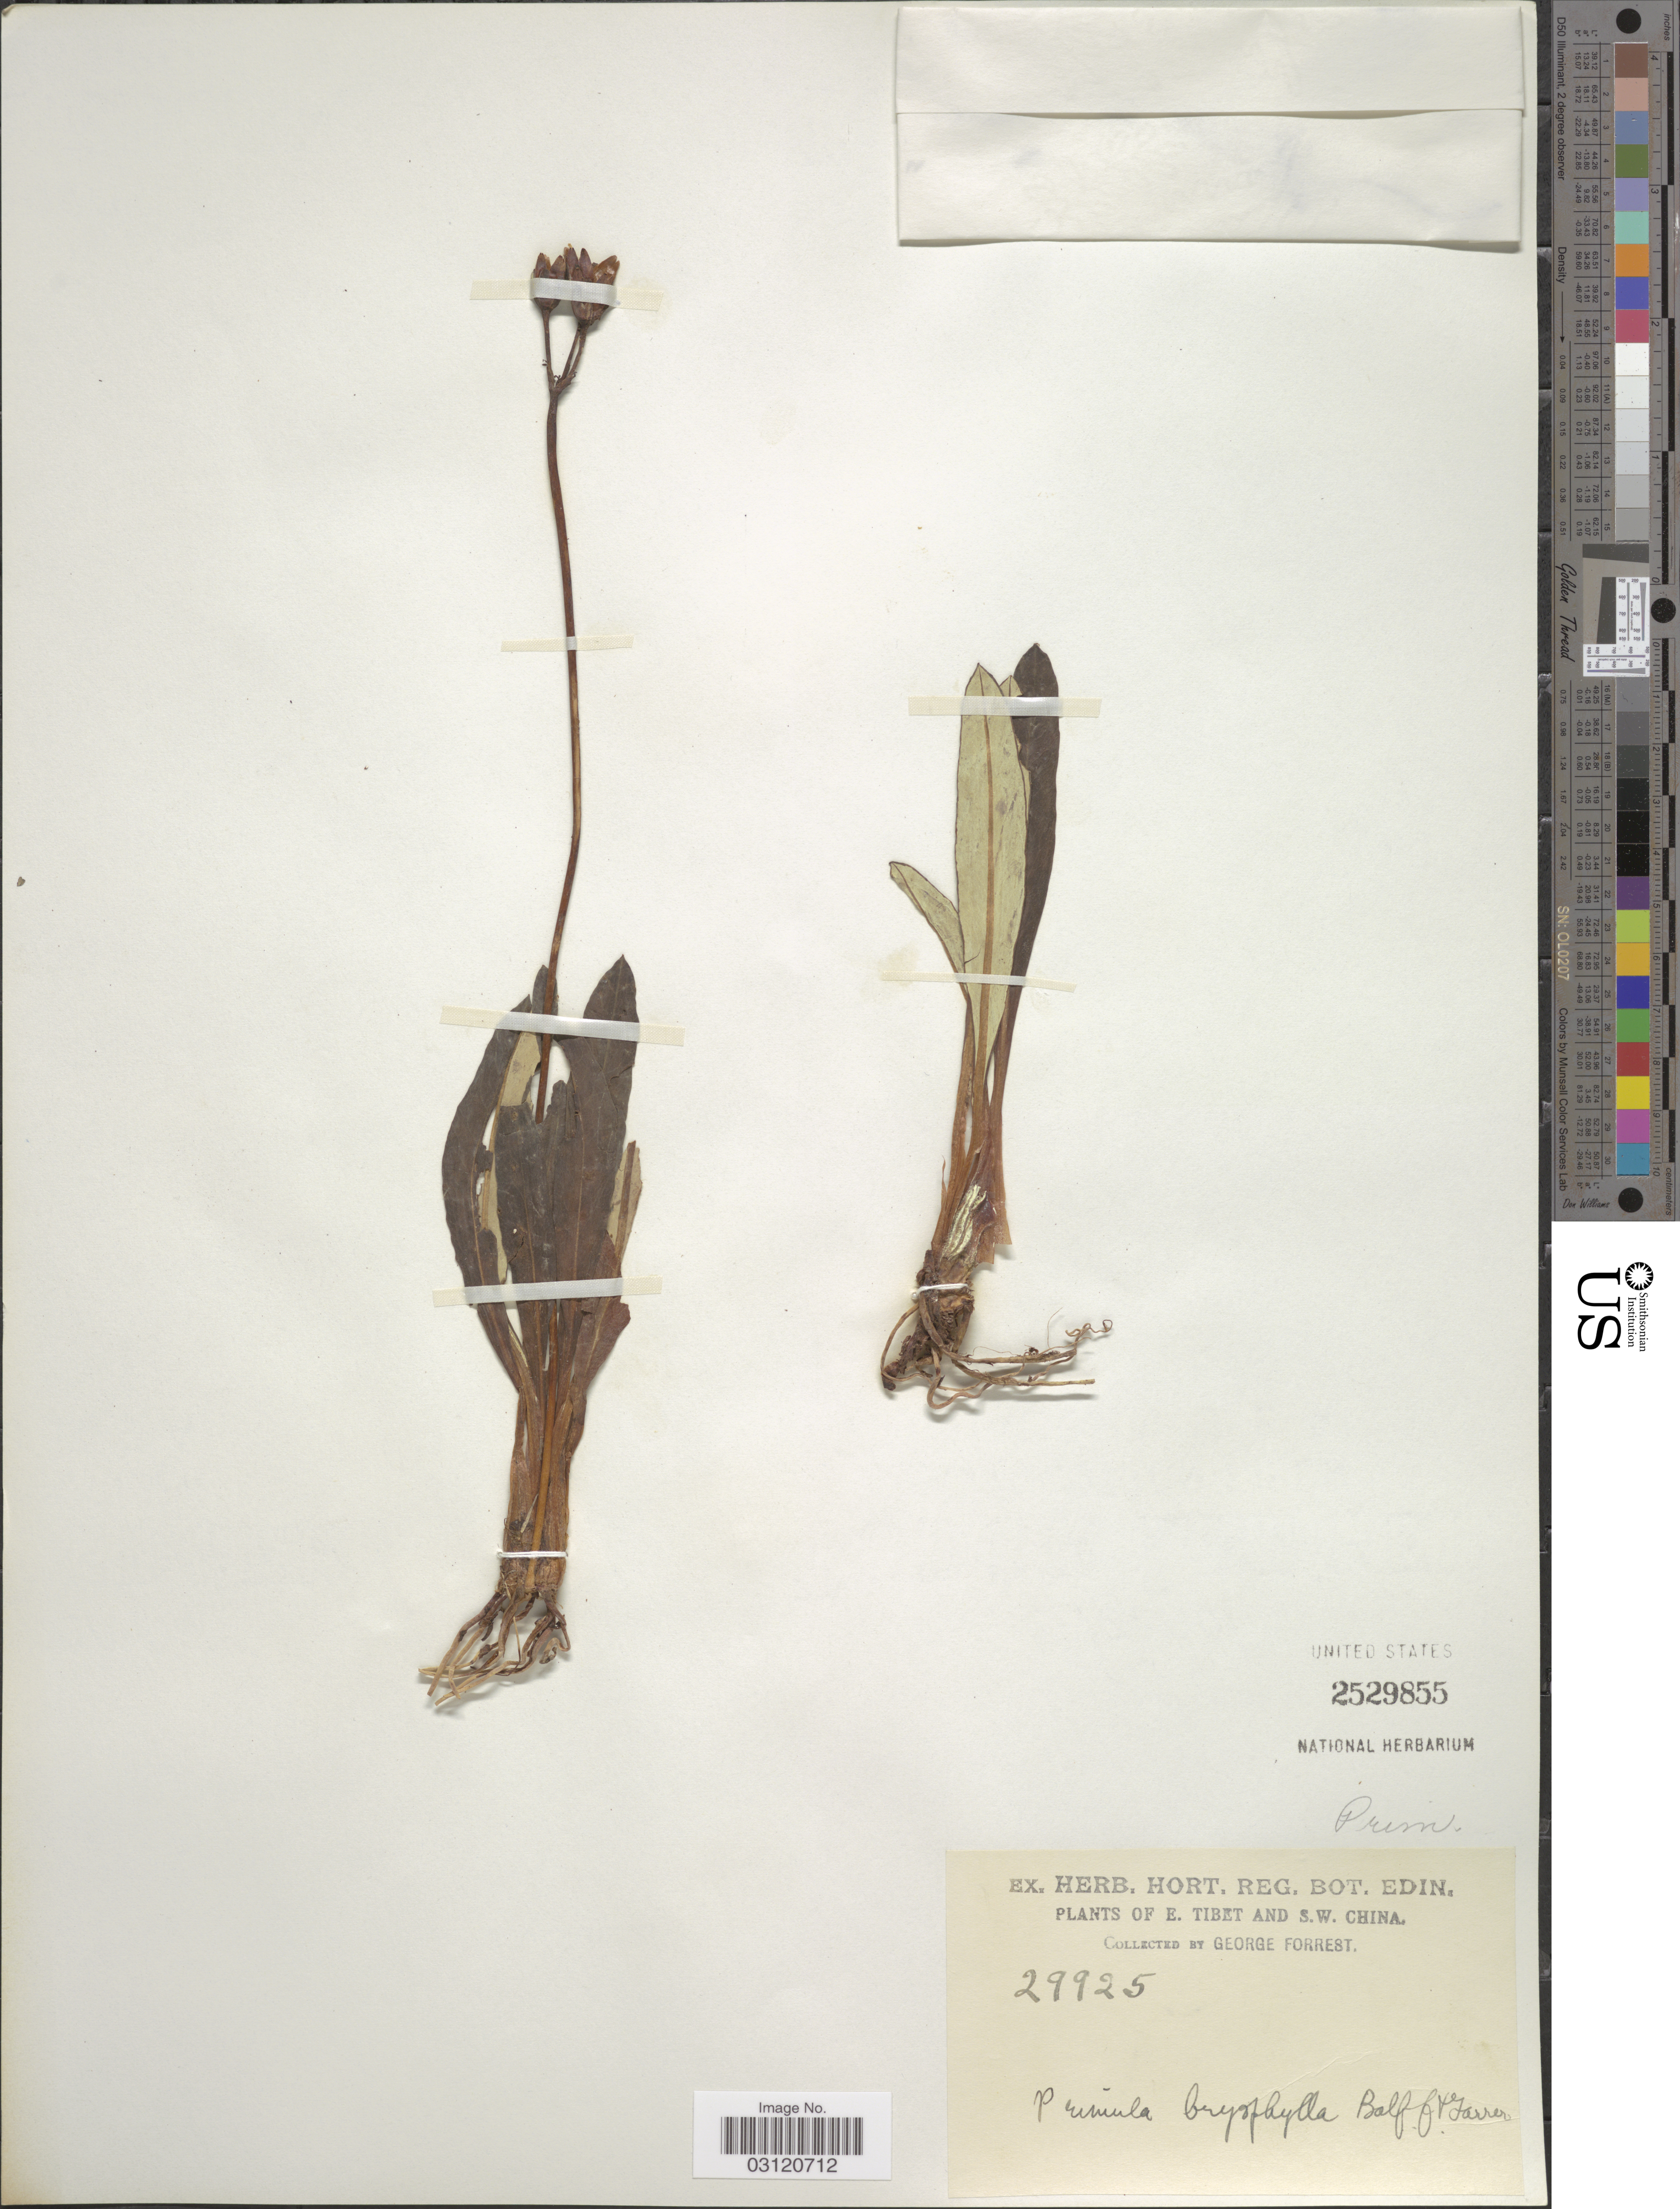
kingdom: Plantae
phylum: Tracheophyta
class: Magnoliopsida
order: Ericales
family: Primulaceae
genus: Primula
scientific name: Primula bryophila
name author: Balf. f. & Farrer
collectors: G. Forrest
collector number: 29925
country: China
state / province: Xizang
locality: E. Tibet and S.W. China.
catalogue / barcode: US 2529855